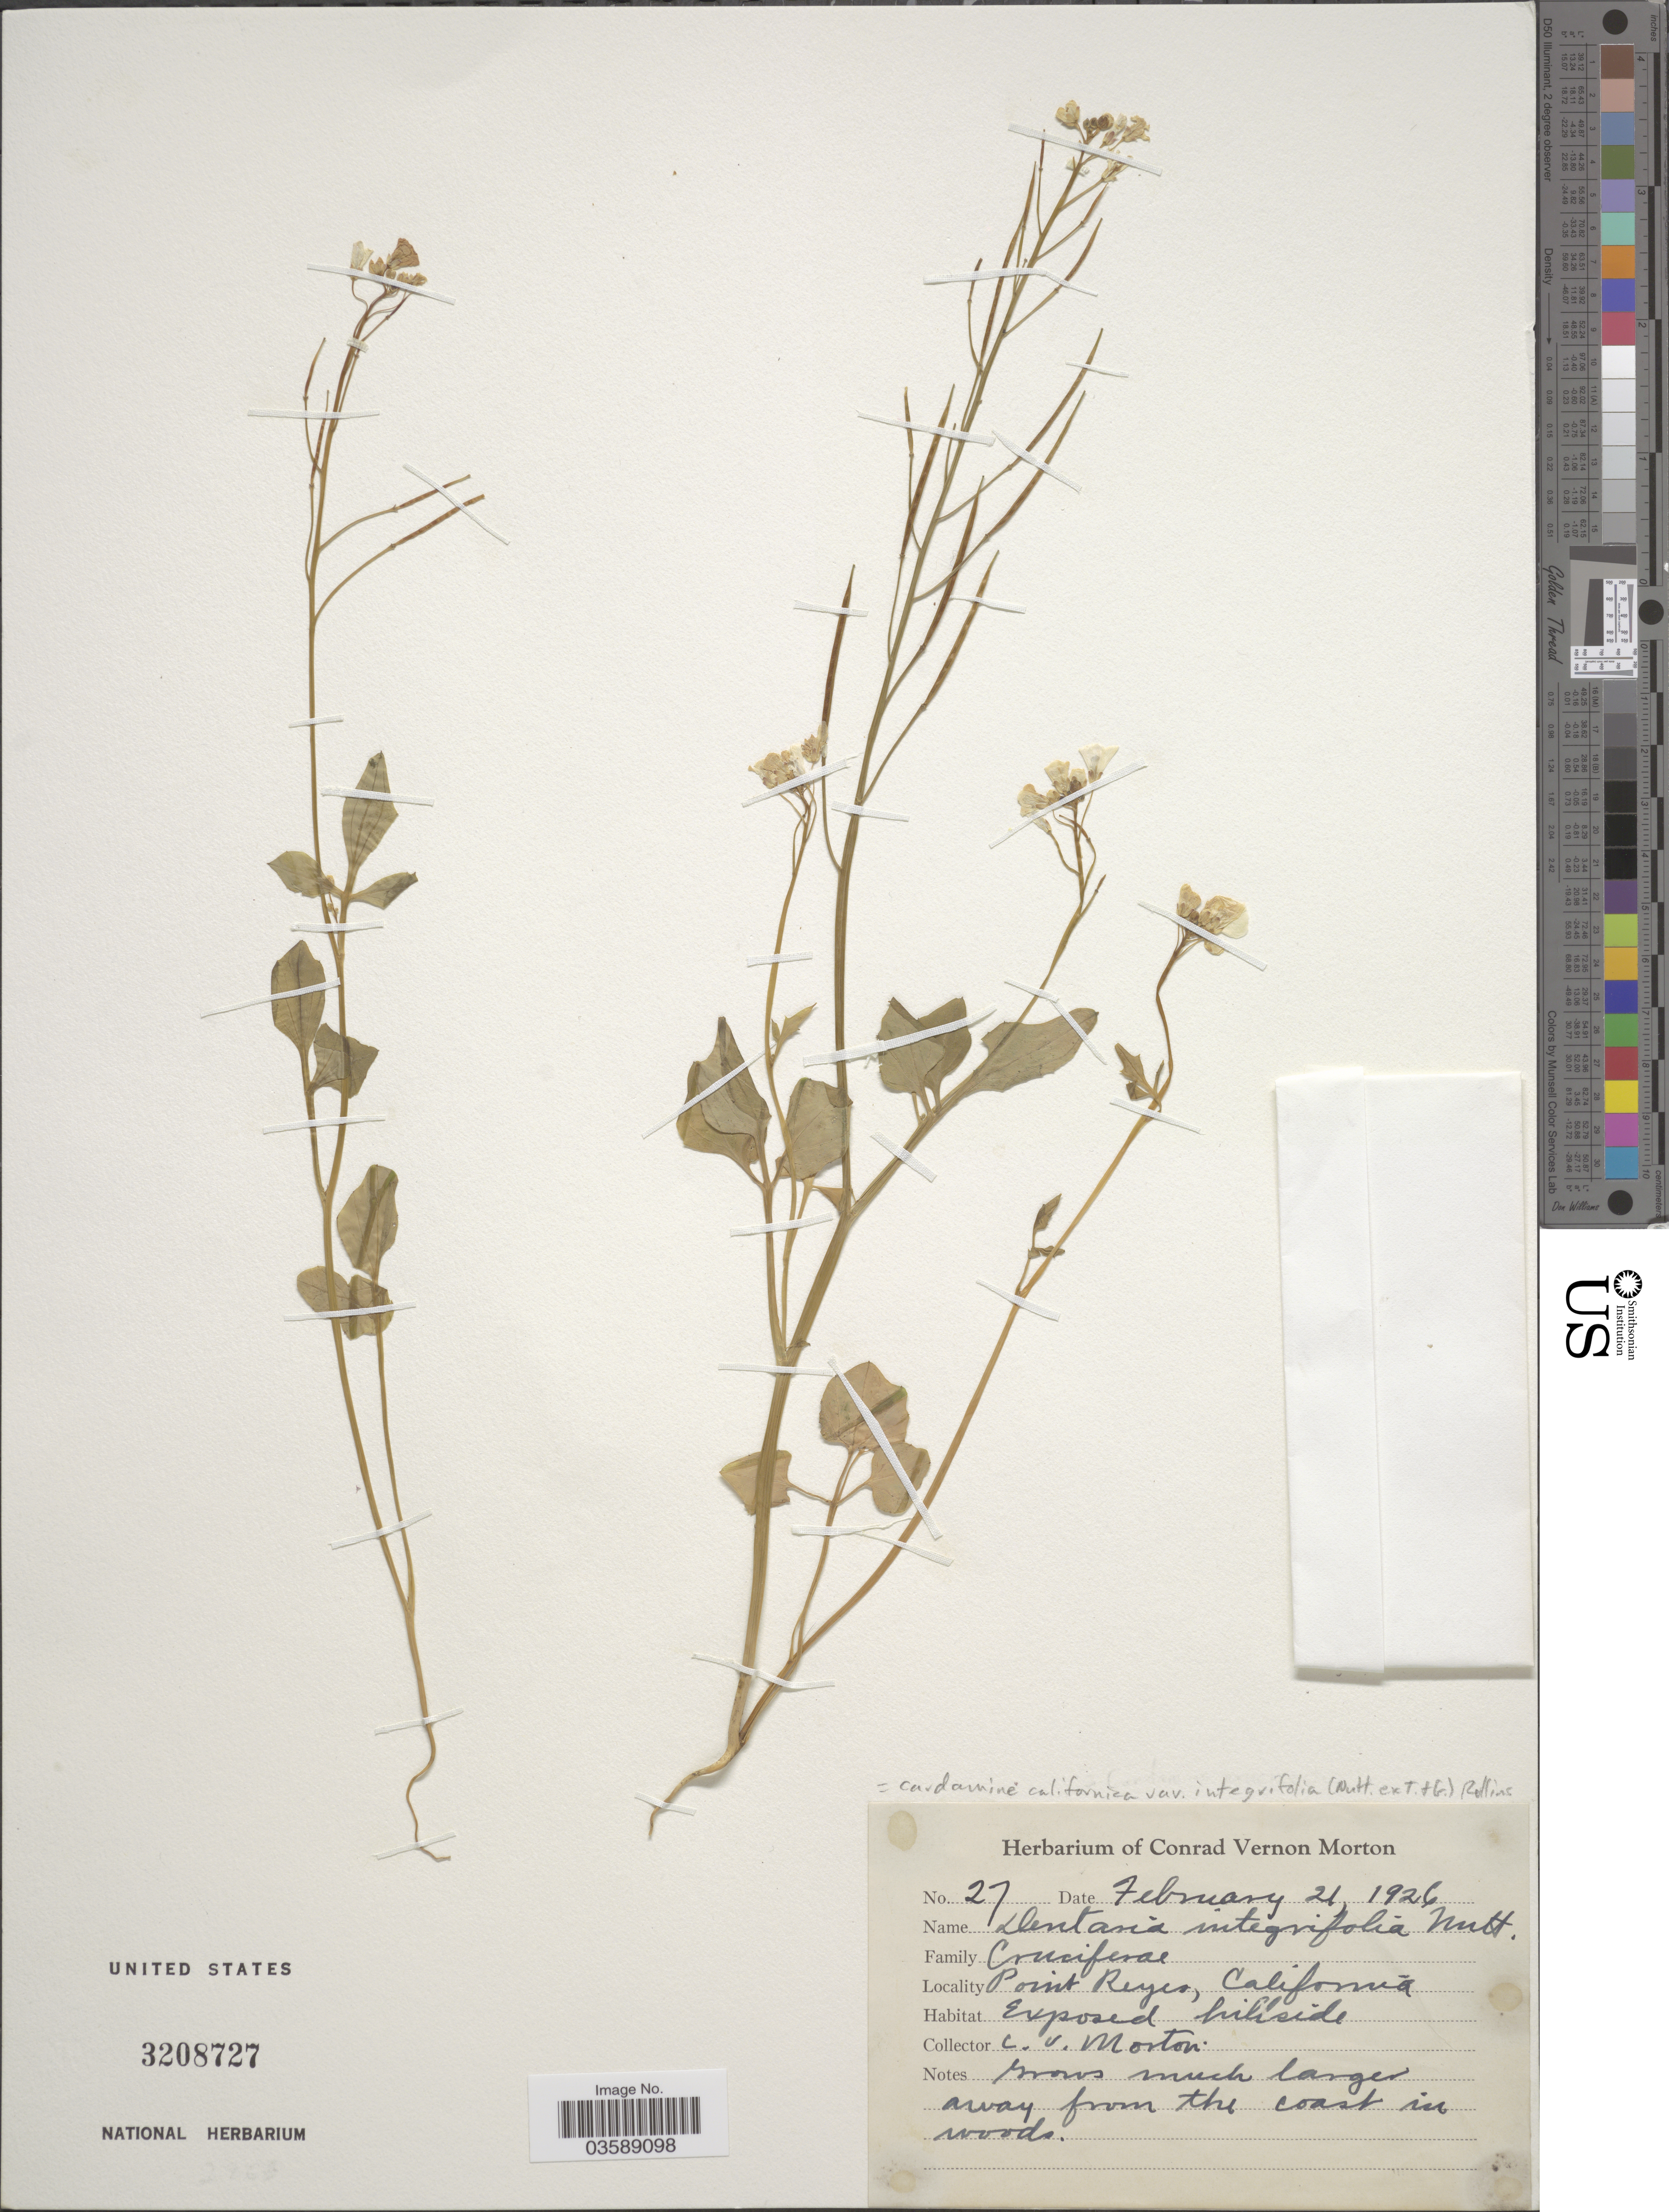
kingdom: Plantae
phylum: Tracheophyta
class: Magnoliopsida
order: Brassicales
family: Brassicaceae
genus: Cardamine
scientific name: Cardamine californica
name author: (Nutt.) Greene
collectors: C. V. Morton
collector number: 27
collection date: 1926-02-21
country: United States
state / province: California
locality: Point Reyes. Exposed hillside.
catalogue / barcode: US 3208727